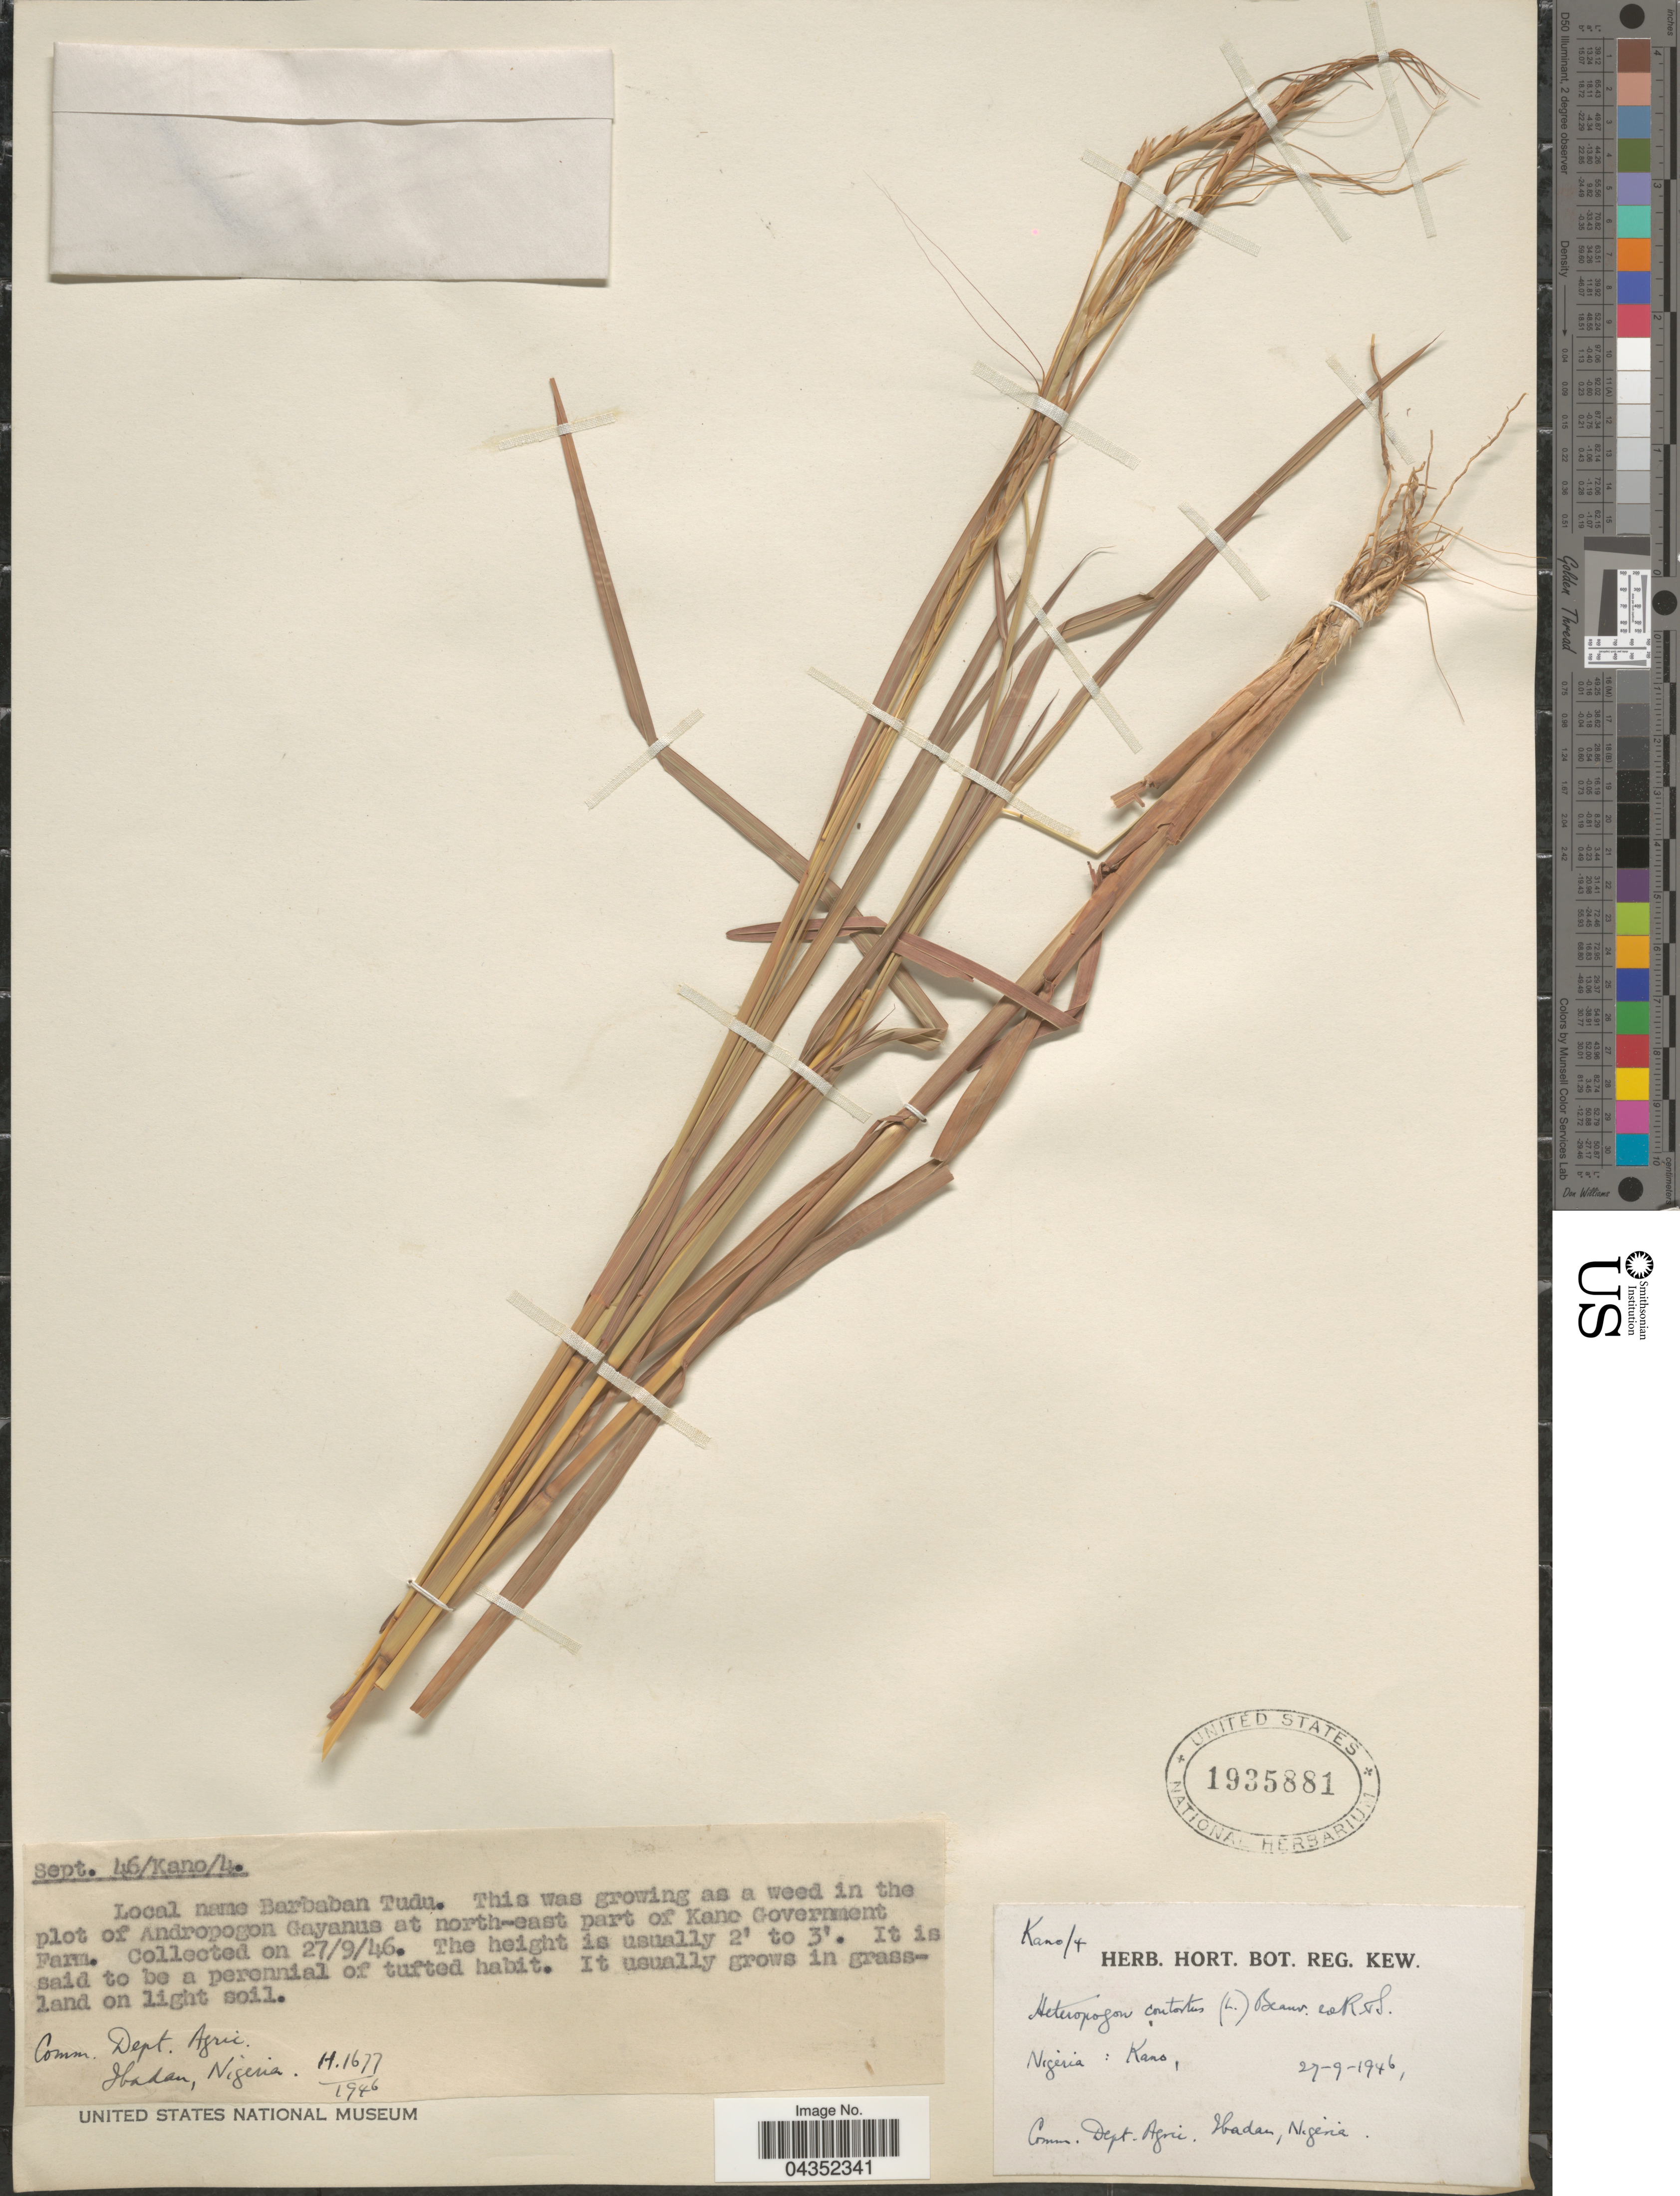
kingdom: Plantae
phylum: Tracheophyta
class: Liliopsida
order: Poales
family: Poaceae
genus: Heteropogon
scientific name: Heteropogon contortus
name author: (L.) P. Beauv. ex Roem. & Schult.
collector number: Kano/4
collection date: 1946-09-27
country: Nigeria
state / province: Kano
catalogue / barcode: US 1935881